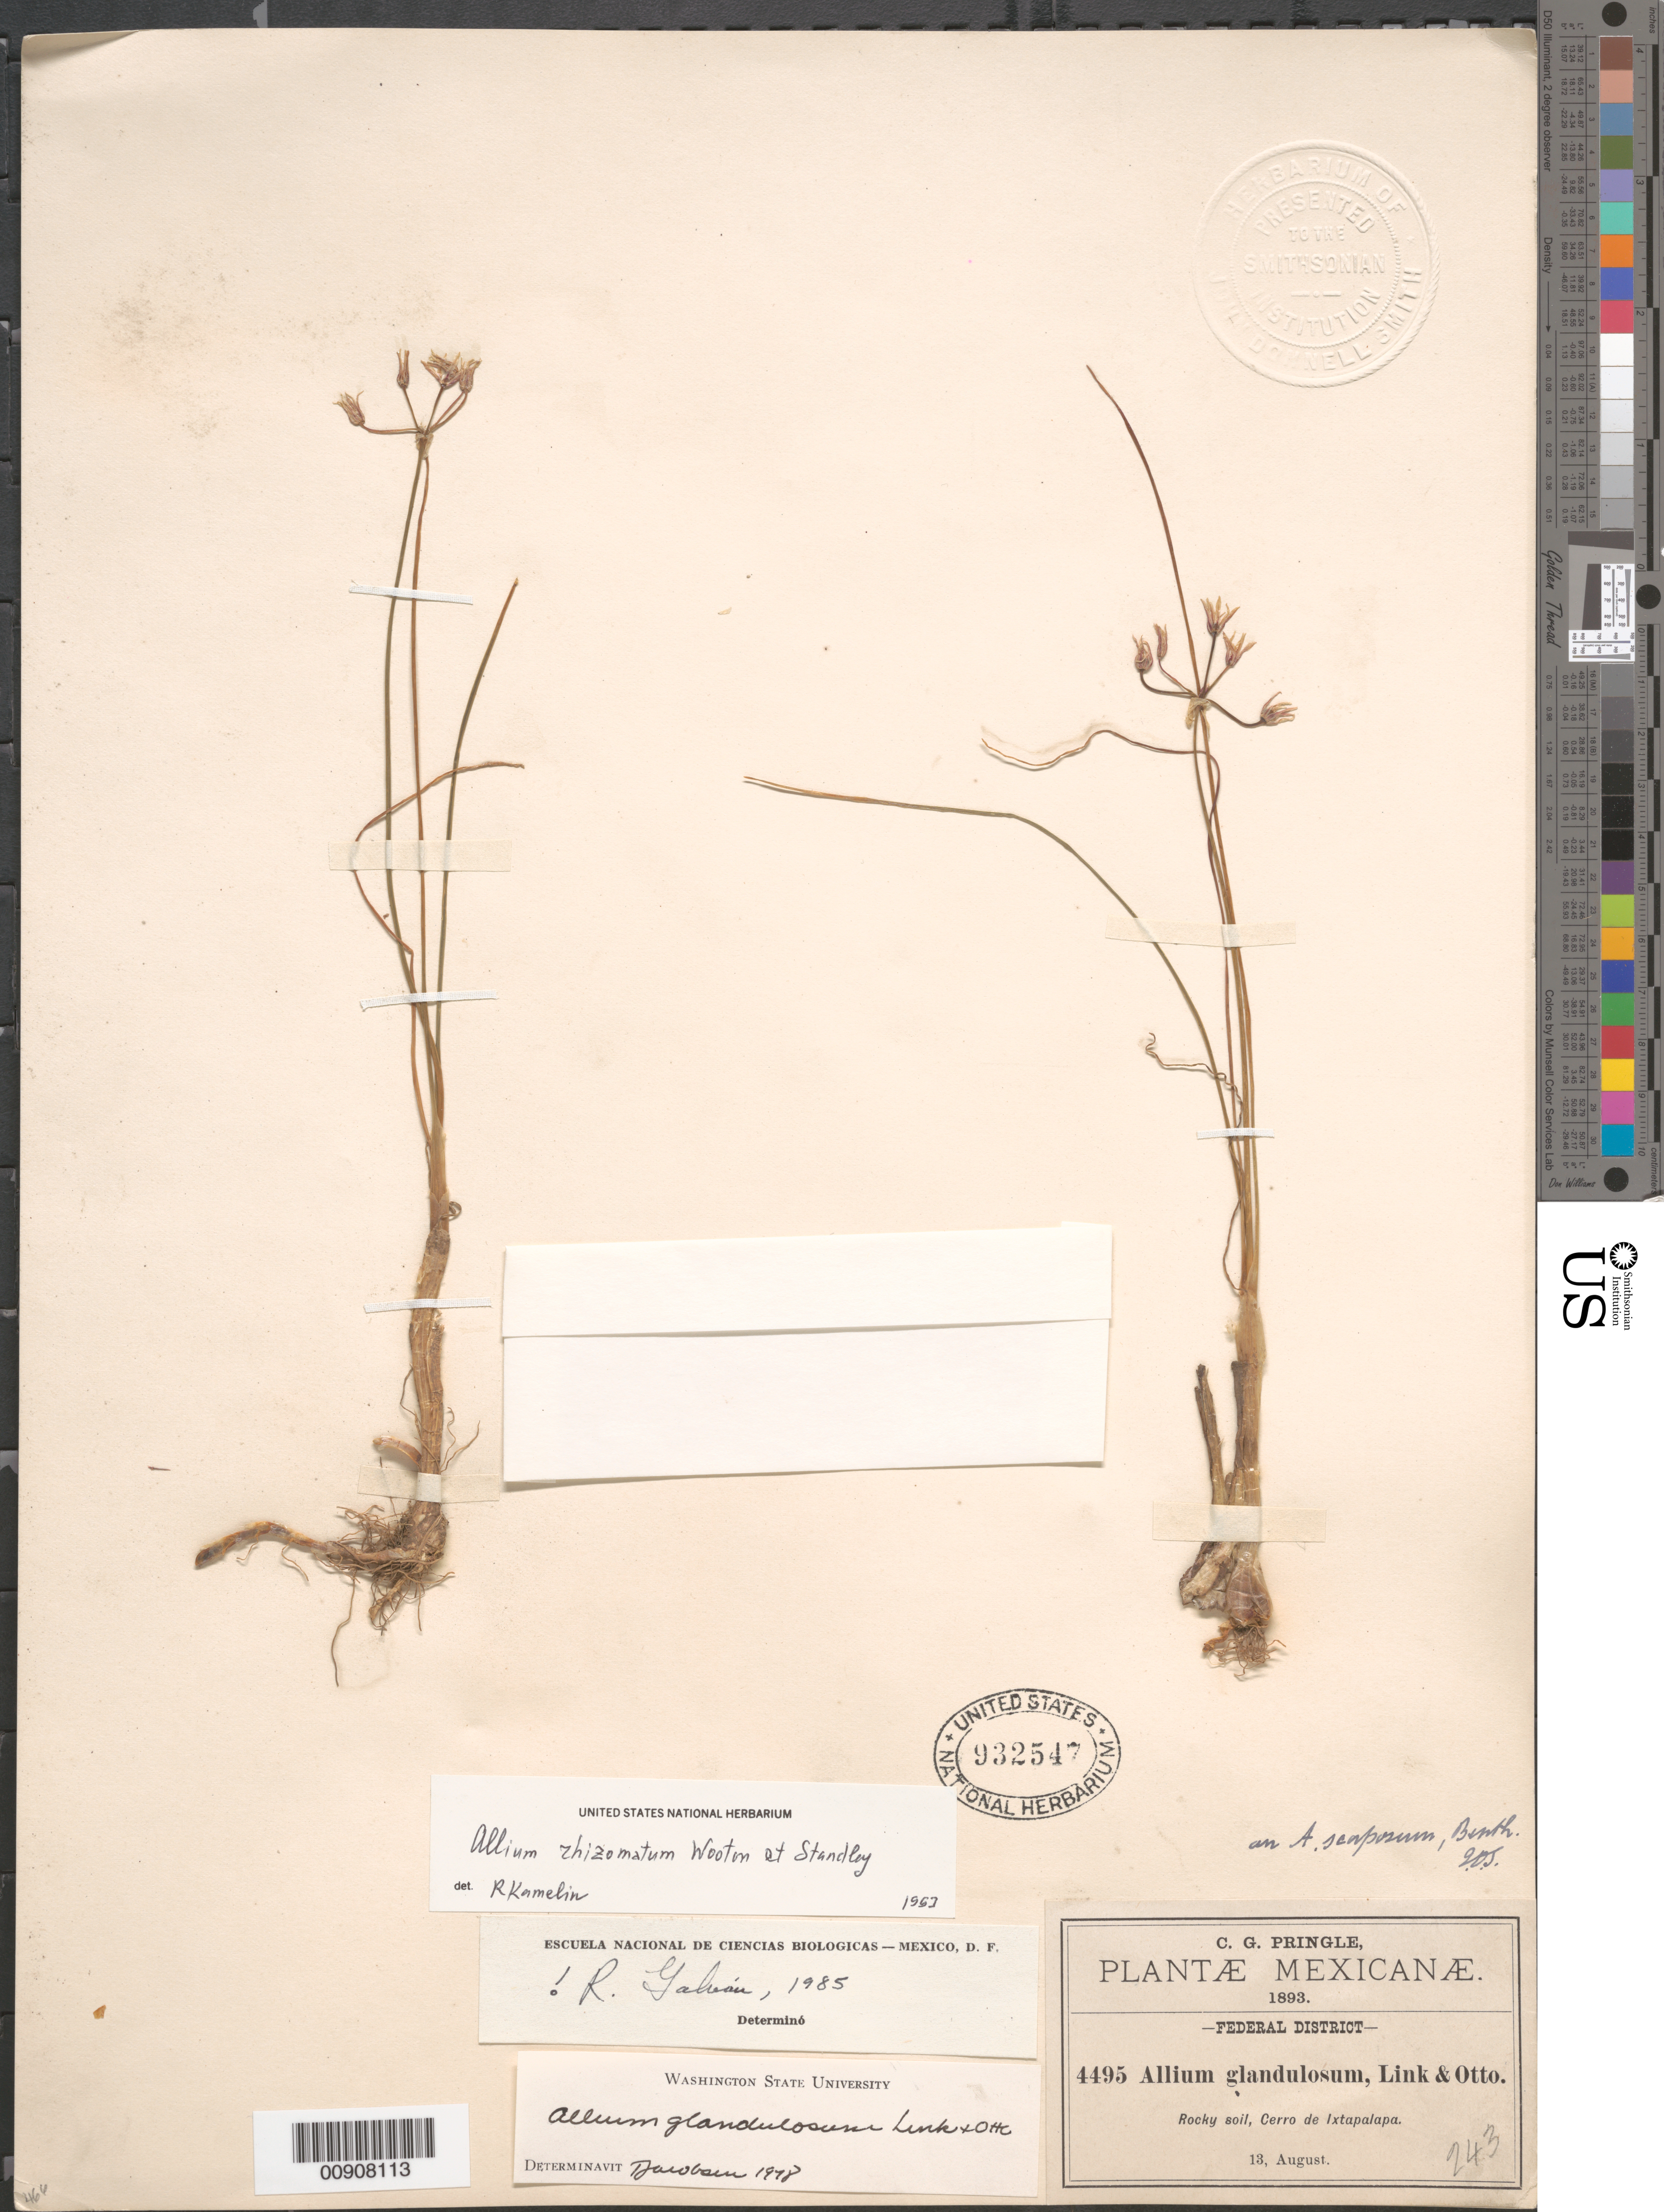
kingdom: Plantae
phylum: Tracheophyta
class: Liliopsida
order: Asparagales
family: Amaryllidaceae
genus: Allium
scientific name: Allium rhizomatum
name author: Wooton & Standl.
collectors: C. G. Pringle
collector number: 4495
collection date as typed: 13 Aug 1893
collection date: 1893-08-13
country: Mexico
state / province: Distrito Federal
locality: Cerro de Ixtapalapa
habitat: Rocky soil.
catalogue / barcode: US 932547